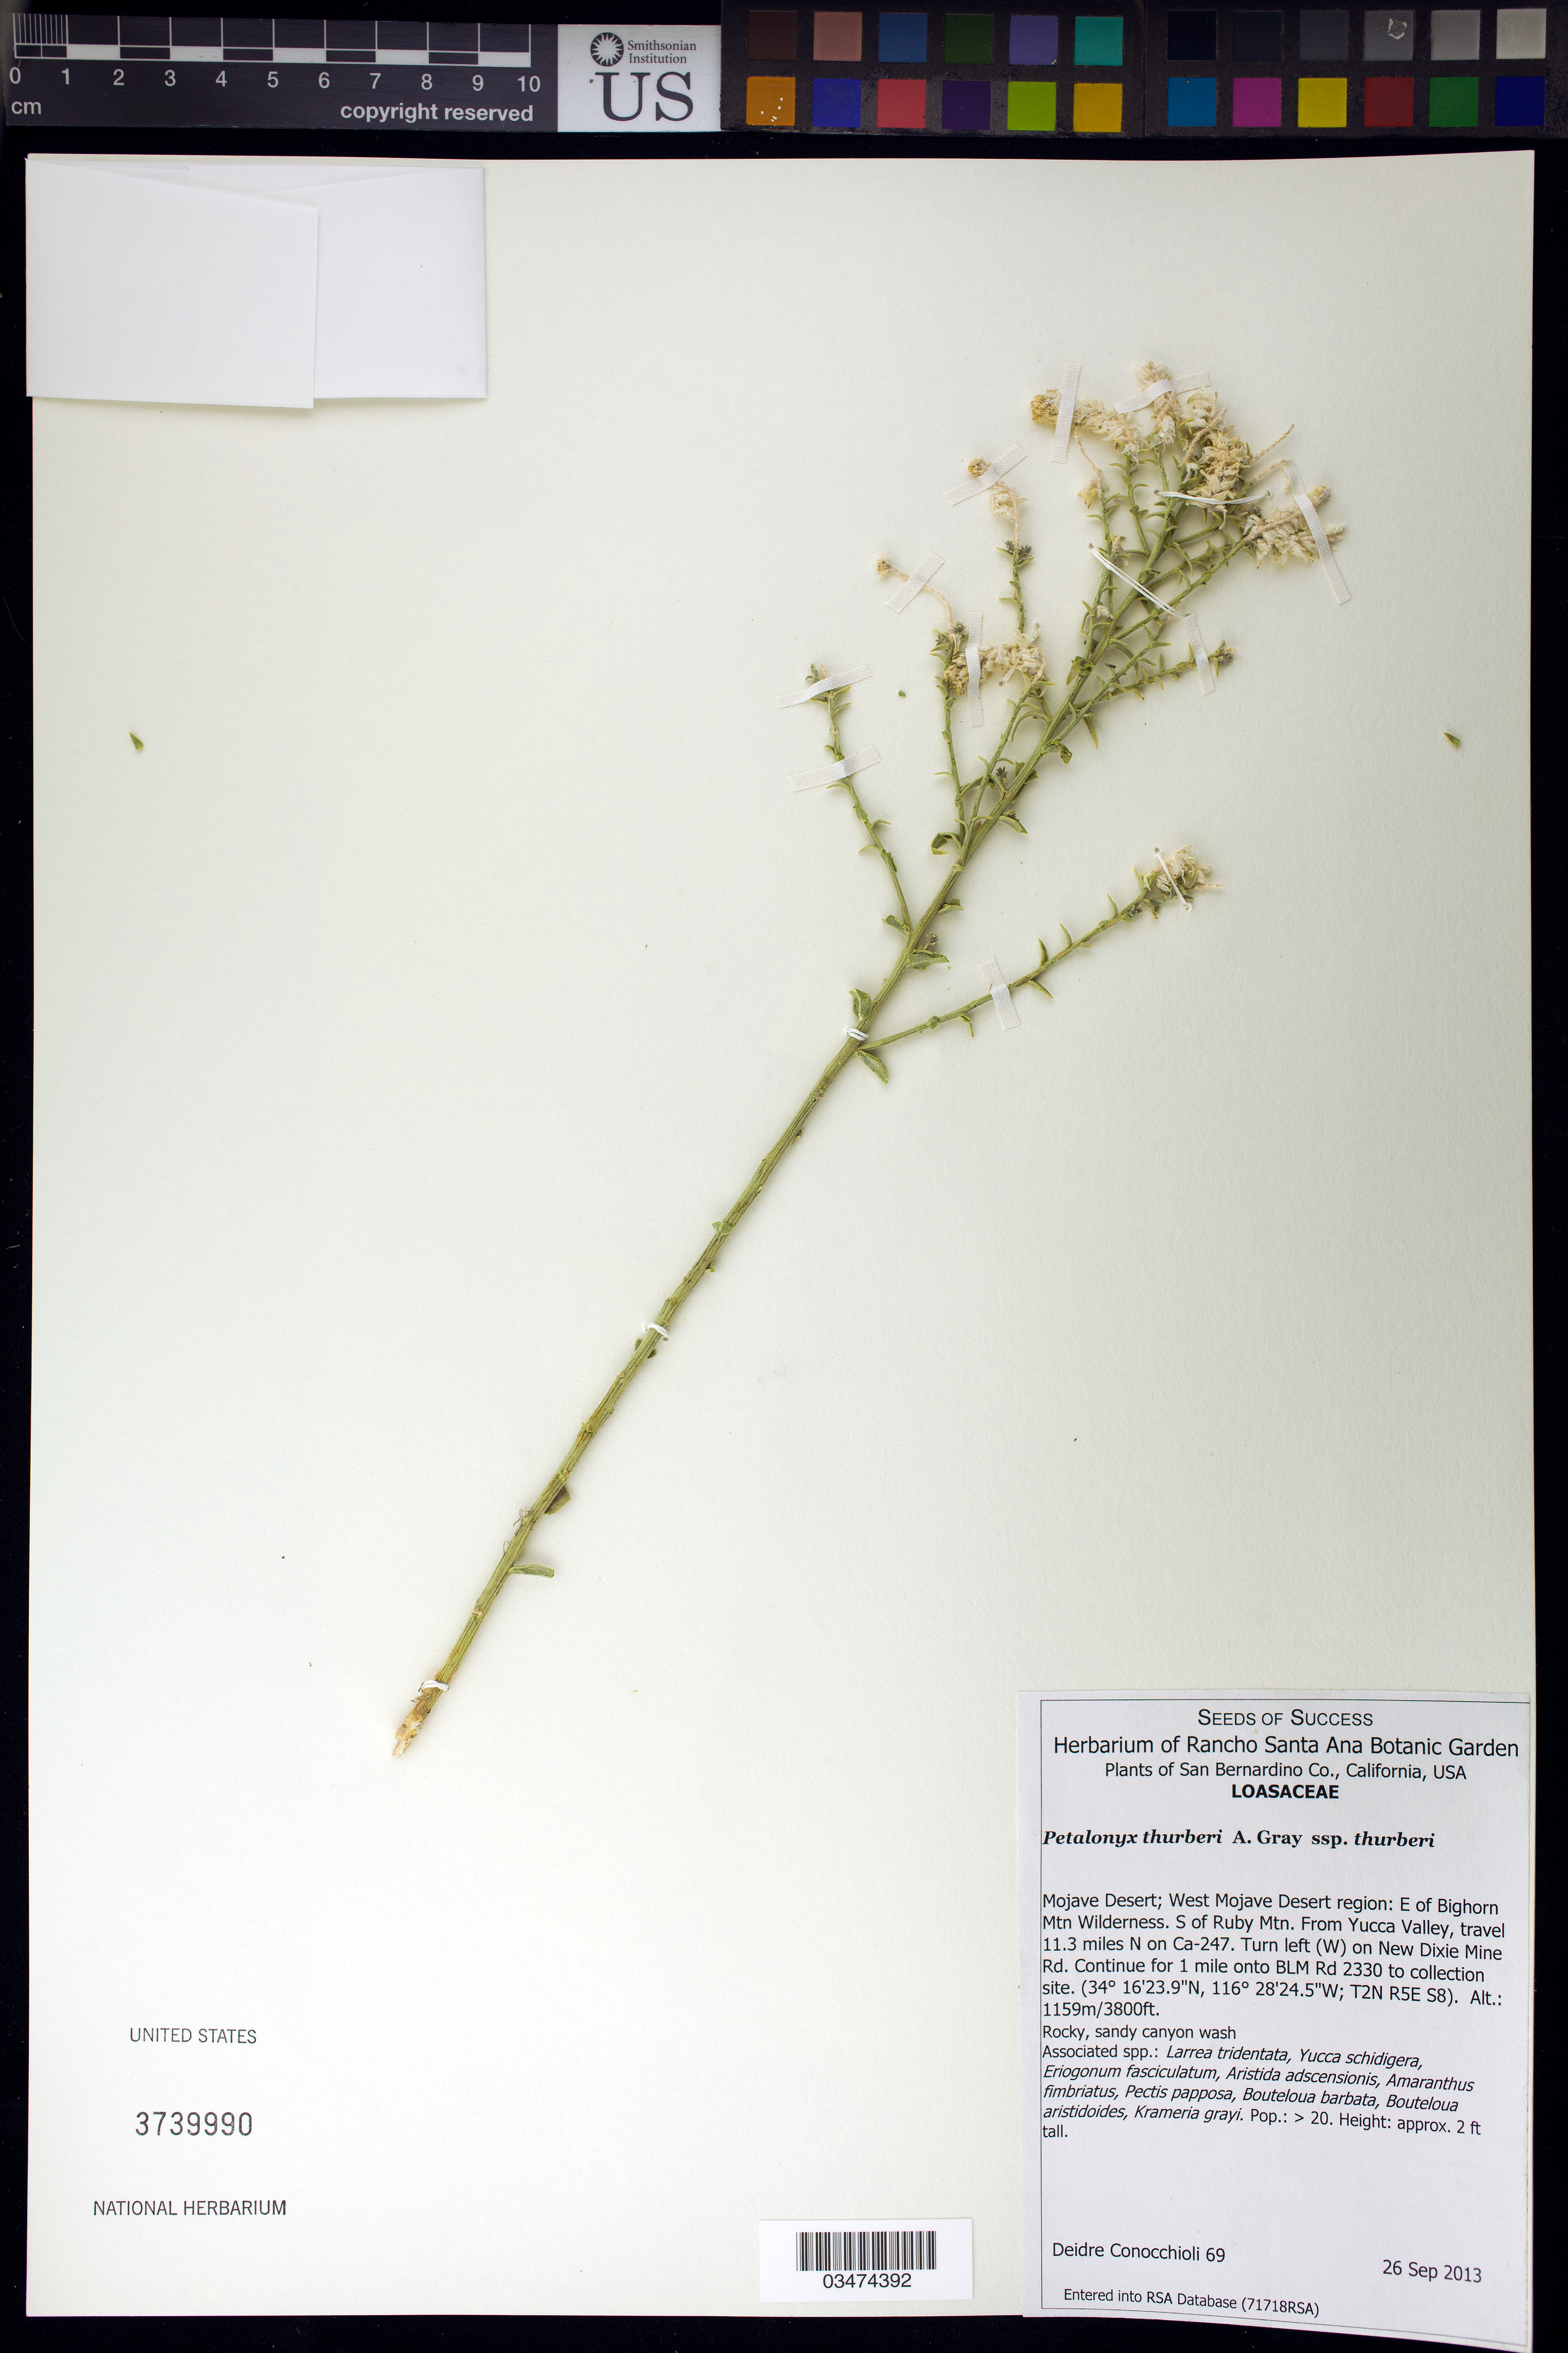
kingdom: Plantae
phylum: Tracheophyta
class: Magnoliopsida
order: Cornales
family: Loasaceae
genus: Petalonyx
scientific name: Petalonyx thurberi subsp. thurberi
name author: A. Gray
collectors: D. Conocchioli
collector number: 69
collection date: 2013-09-26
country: United States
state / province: California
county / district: San Bernardino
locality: West Mojave Desert region: E of Bighorn Mtn Wilderness, S of Ruby Mtn. From Yucca Valley 11.3 mi. N on CA-247, turl left (W) on New Dixie Mine Rd. for 1 mi. onto BLM Rd 2330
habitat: Rocky, sandy canyon wash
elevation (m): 1159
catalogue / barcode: US 3739990